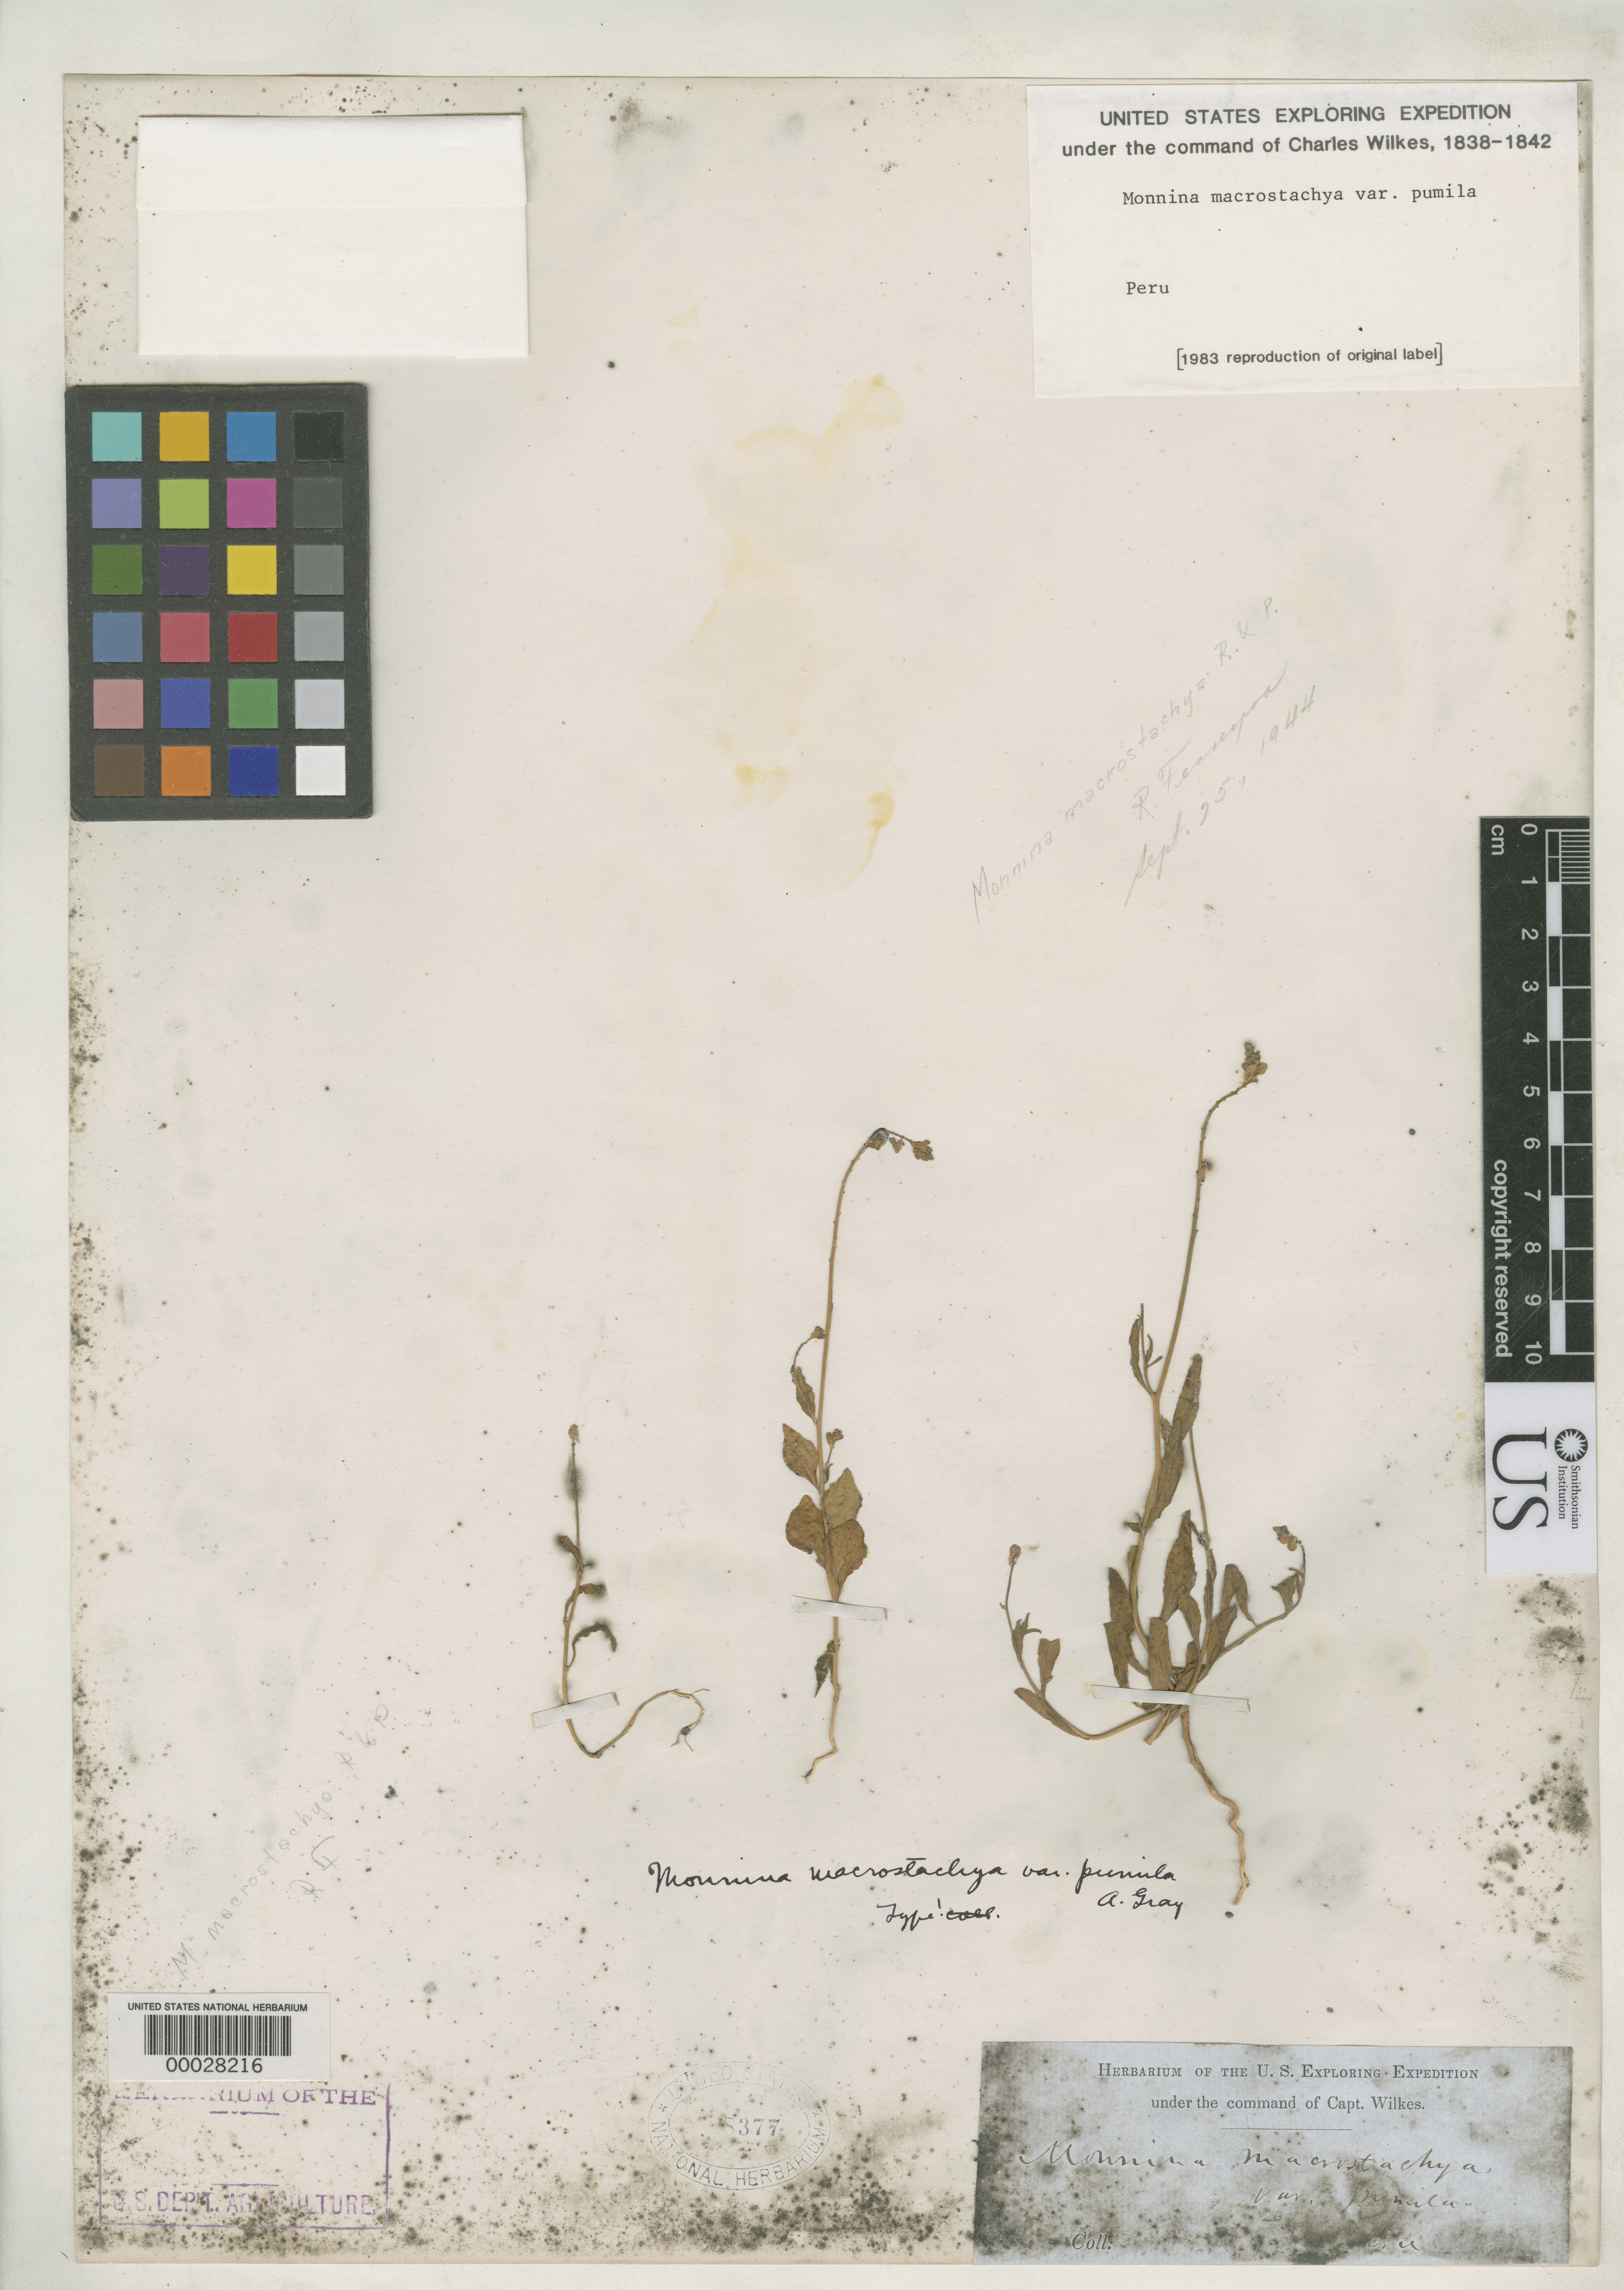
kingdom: Plantae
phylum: Tracheophyta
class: Magnoliopsida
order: Fabales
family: Polygalaceae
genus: Monnina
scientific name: Monnina macrostachya var. pumila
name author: A. Gray in Wilkes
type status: Lectotype; Type Collection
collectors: Wilkes Explor. Exped.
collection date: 1838/1842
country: Peru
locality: Peru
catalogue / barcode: US 8377